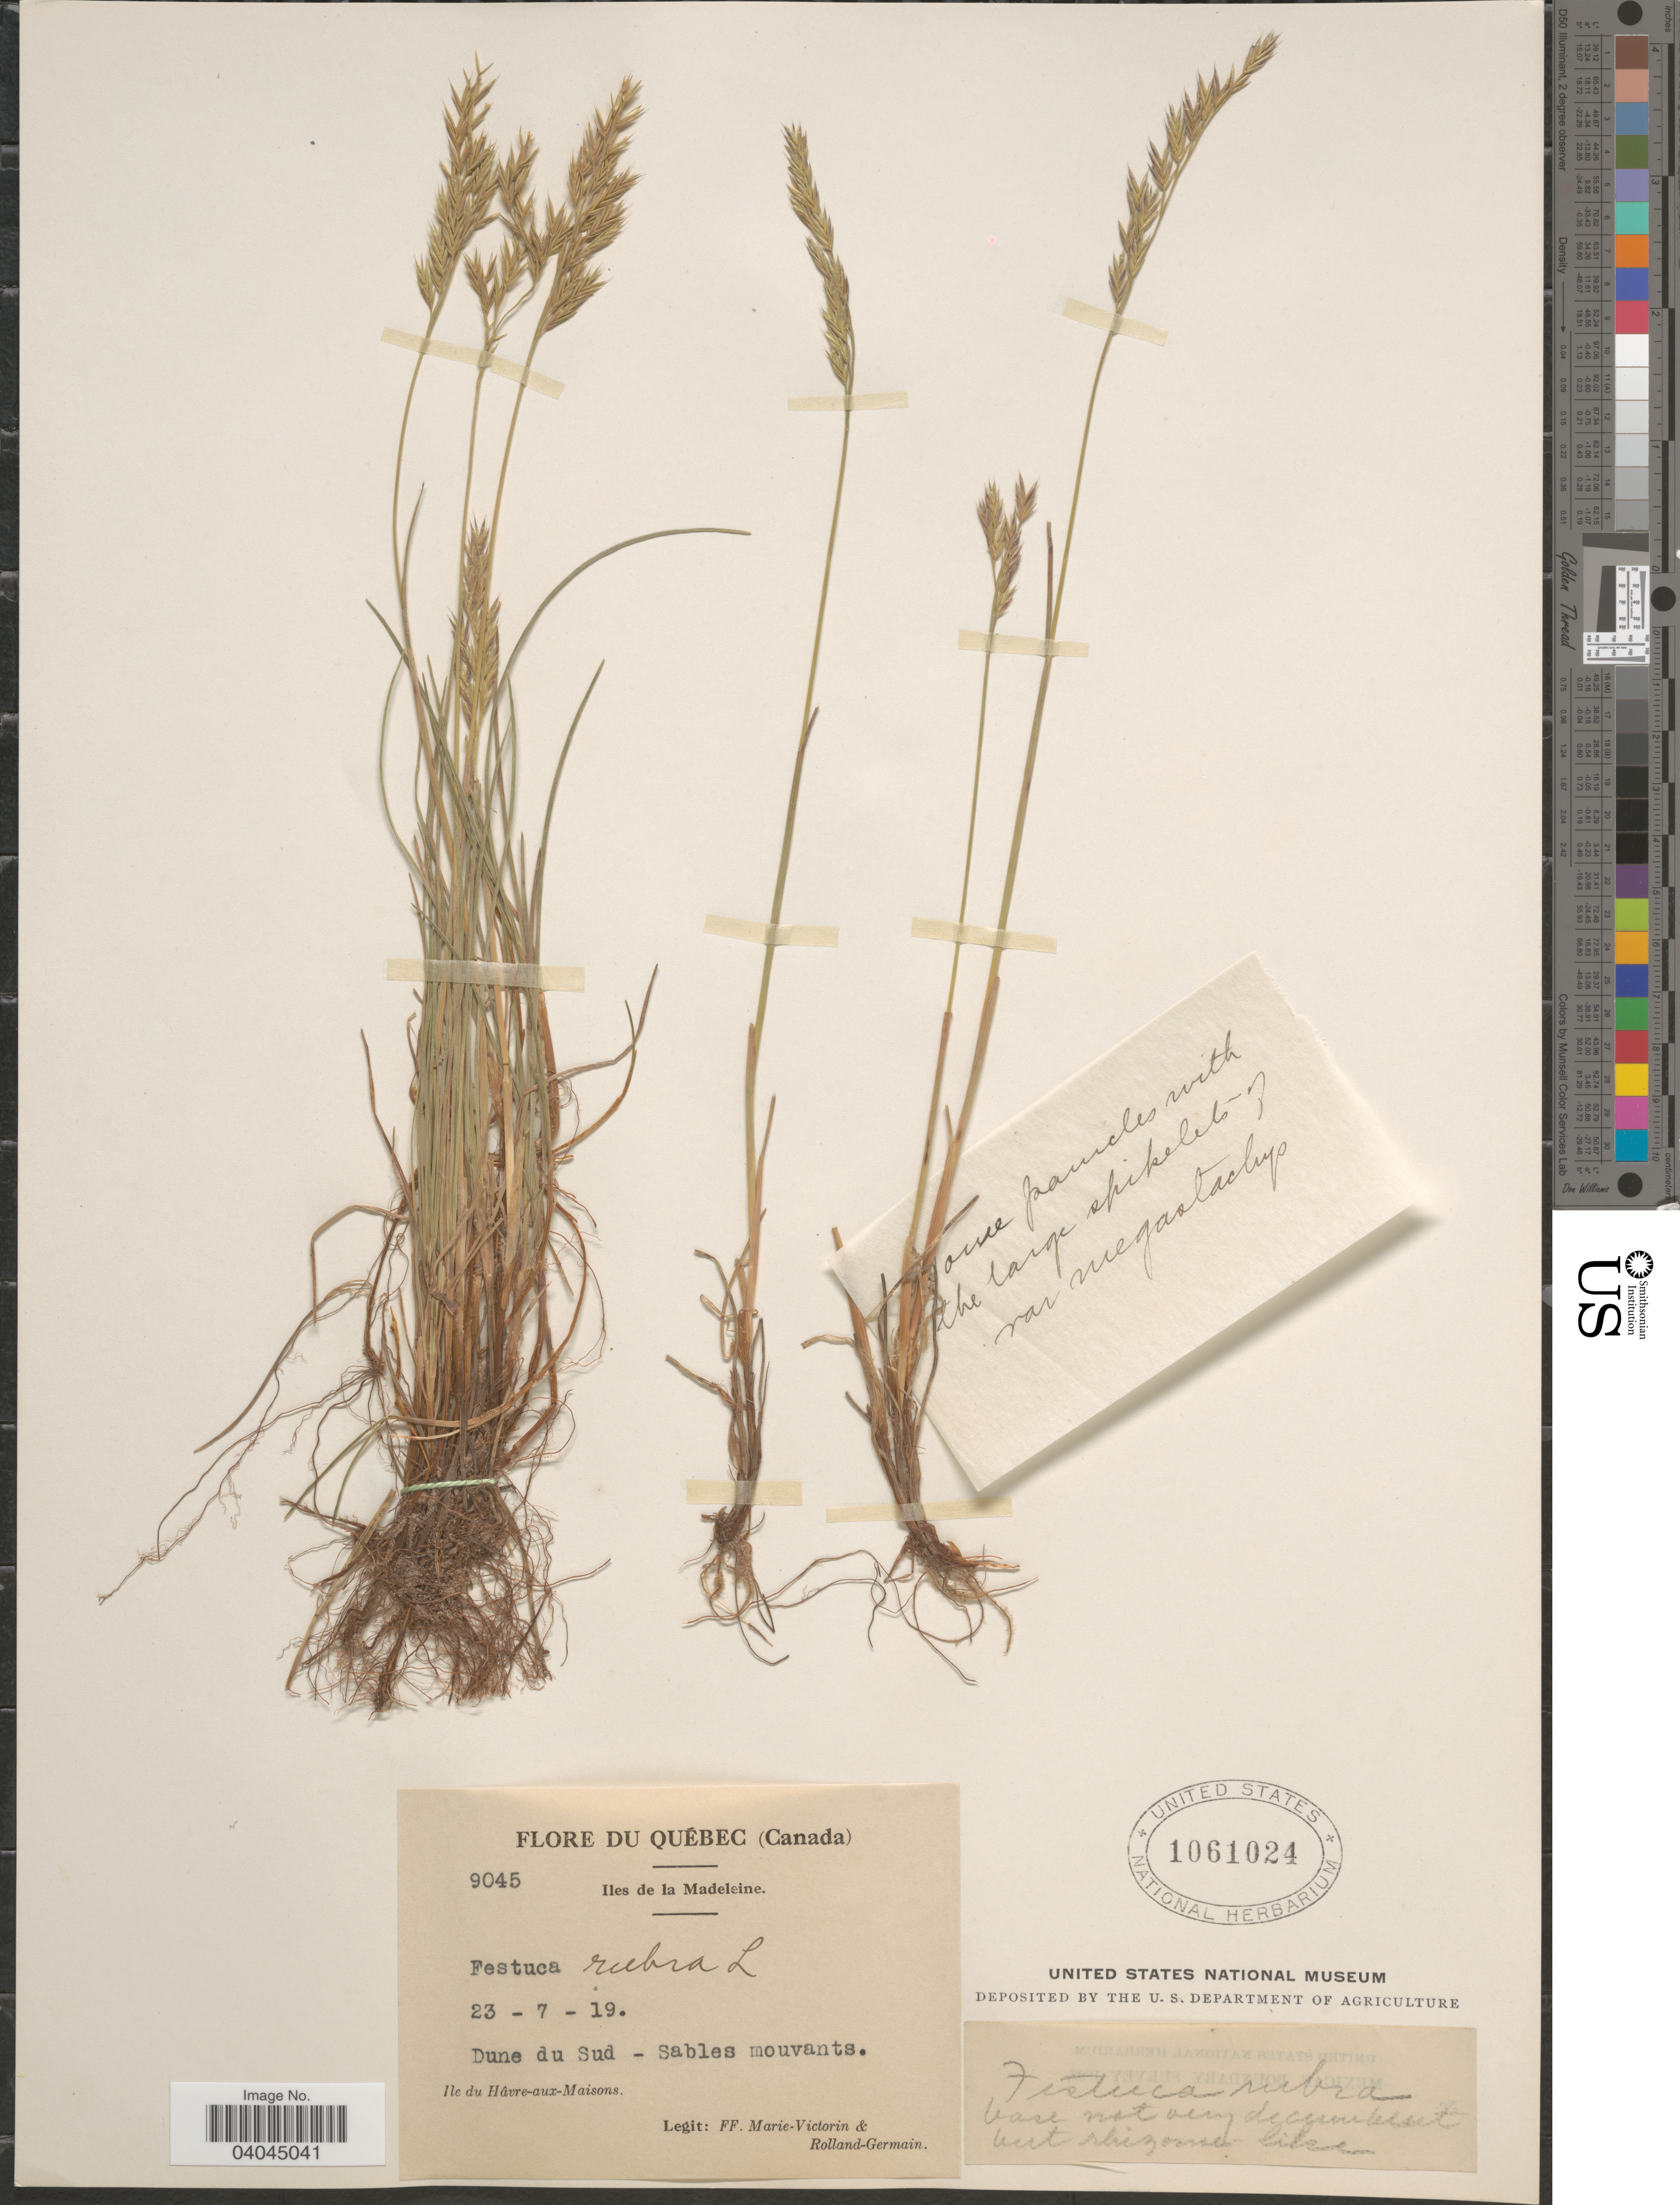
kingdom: Plantae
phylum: Tracheophyta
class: Liliopsida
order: Poales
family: Poaceae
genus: Festuca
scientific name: Festuca rubra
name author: L.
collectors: F. Marie-Victorin & Rolland-Germain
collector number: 9045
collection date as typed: Transcribed d/m/y: 23/7/19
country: Canada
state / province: Quebec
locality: Iles de la Madeleine. Dune du Sud - Sables mouvants. Ile du Hâvre-aux-Maisons.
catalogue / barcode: US 1061024